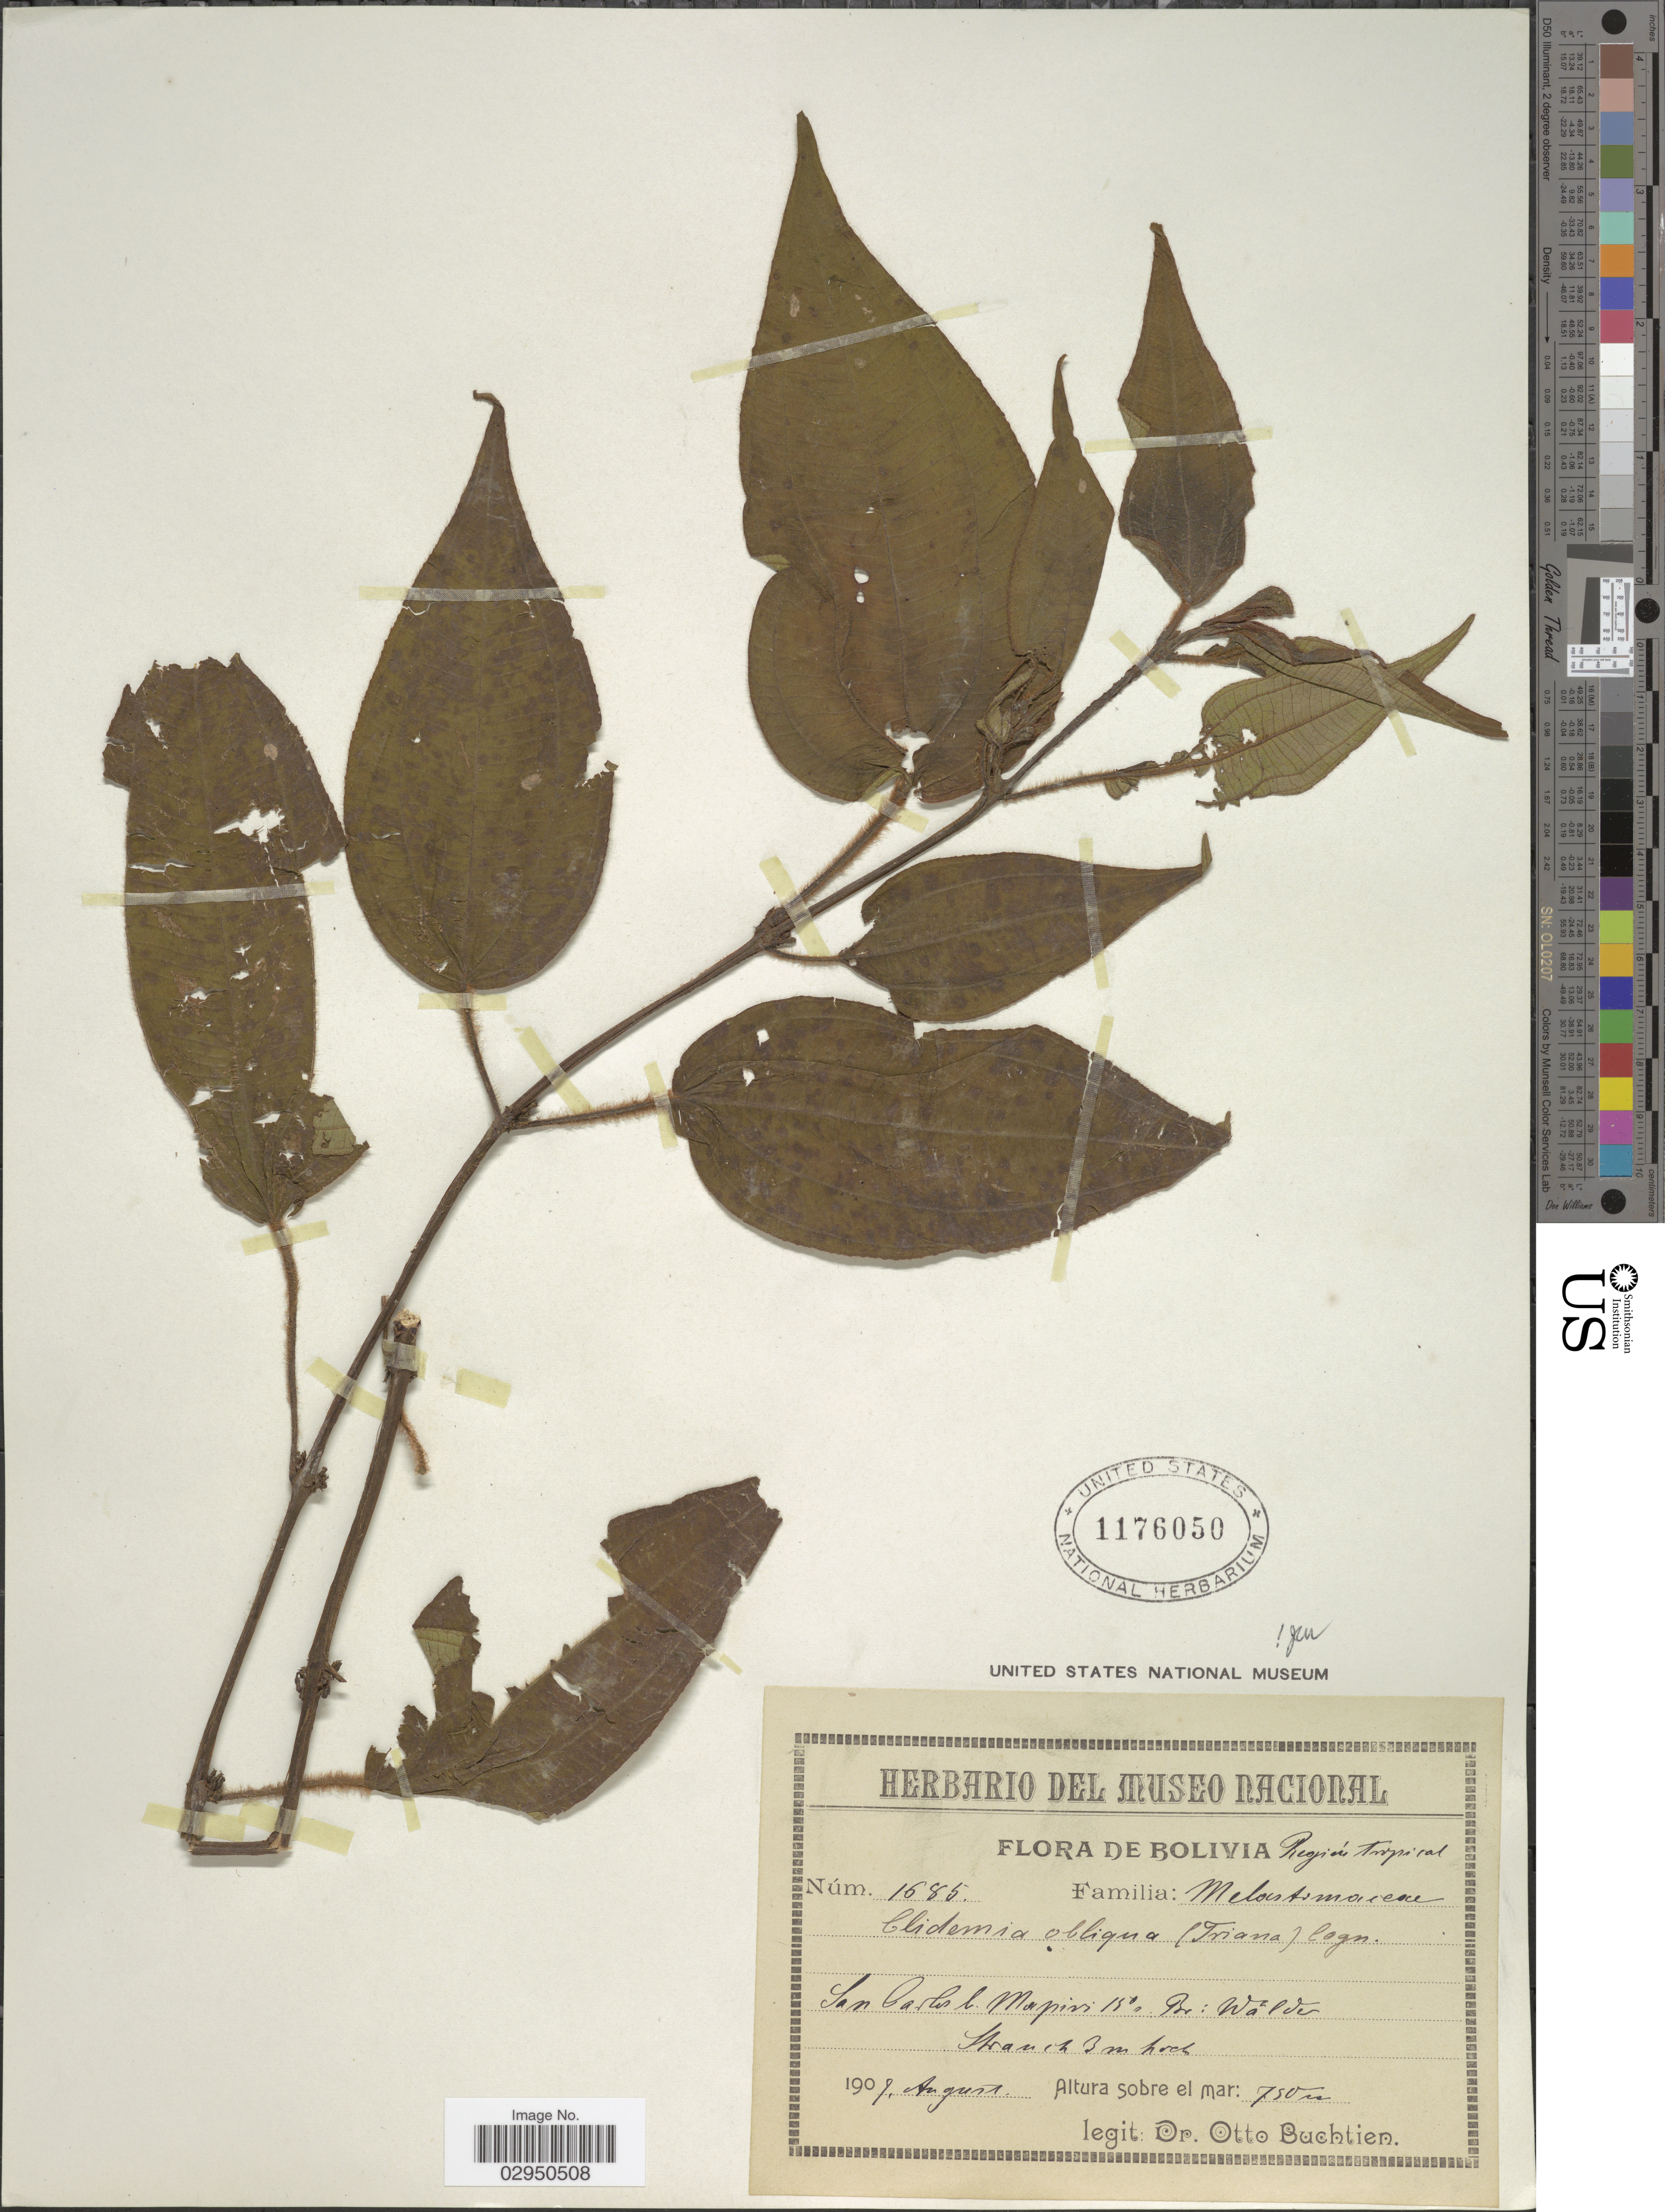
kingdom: Plantae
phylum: Tracheophyta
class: Magnoliopsida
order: Myrtales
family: Melastomataceae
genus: Clidemia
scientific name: Clidemia obliqua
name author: Cogn.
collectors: O. Buchtien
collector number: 1685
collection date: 1907-08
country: Bolivia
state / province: La Paz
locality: Región tropical. San Carlos l. Mapiri 15°s. Br.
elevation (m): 750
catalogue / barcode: US 1176050